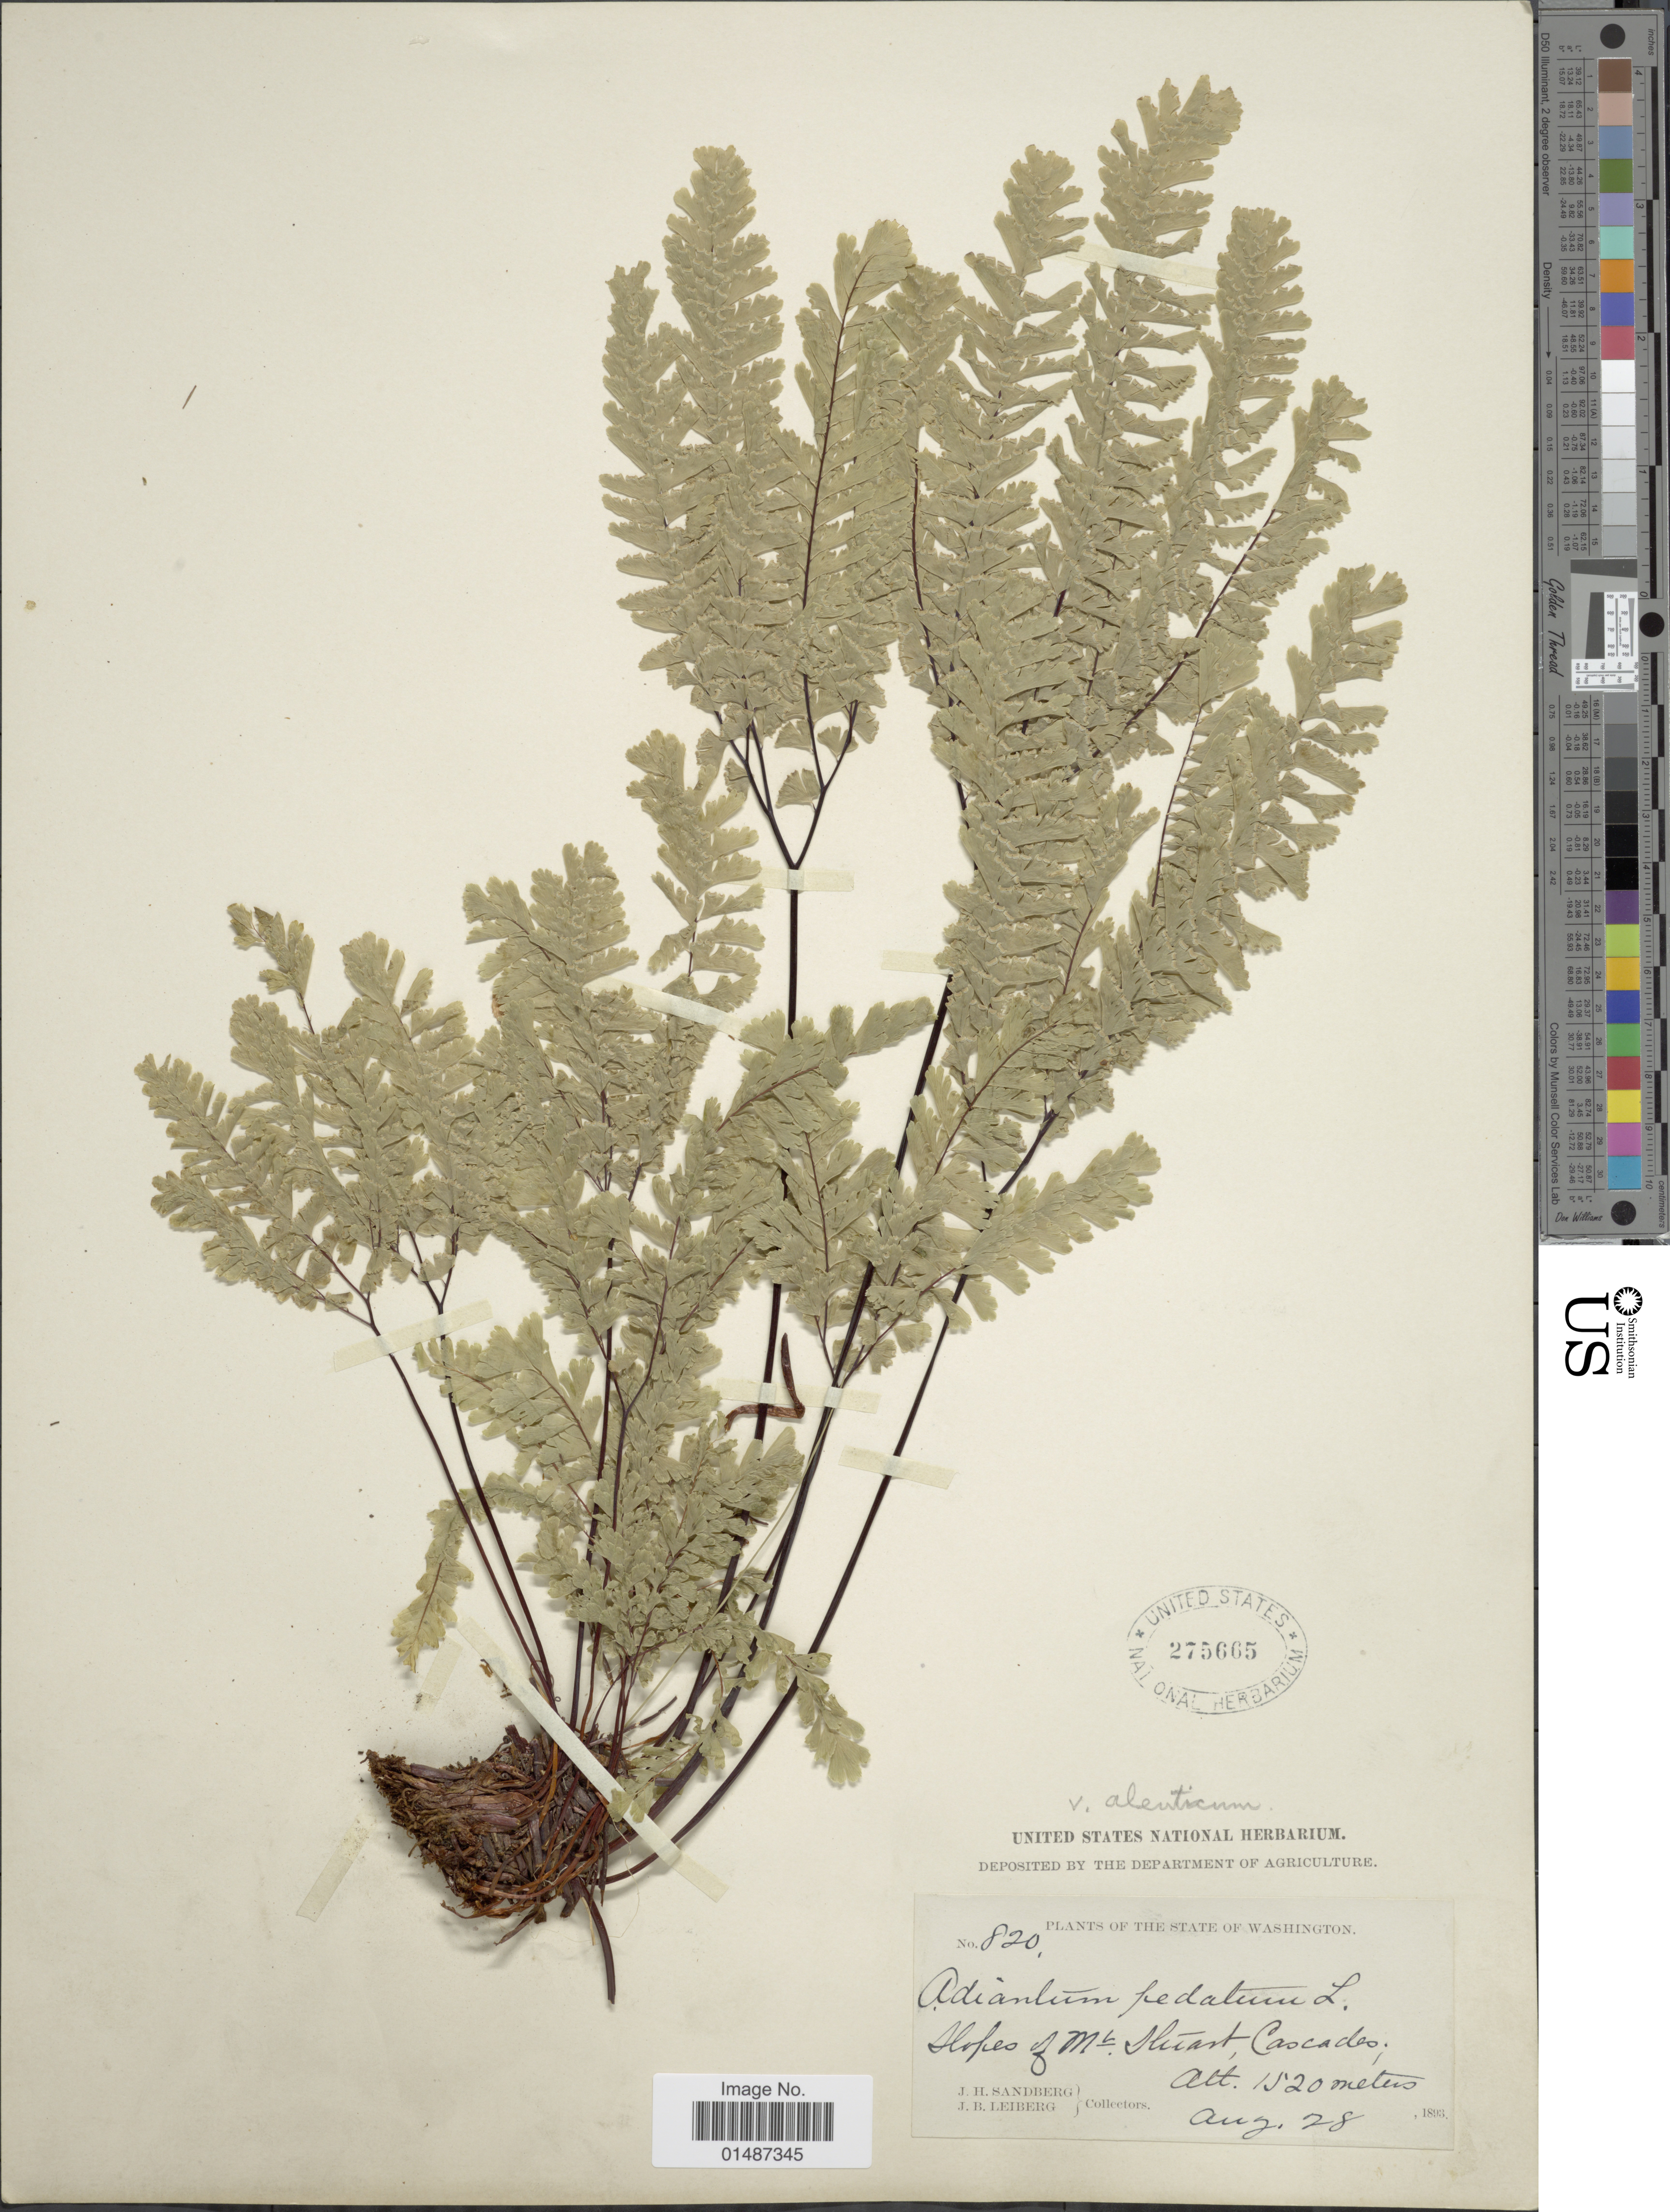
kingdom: Plantae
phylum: Tracheophyta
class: Polypodiopsida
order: Polypodiales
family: Pteridaceae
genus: Adiantum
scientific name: Adiantum pedatum subsp. calderi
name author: Cody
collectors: J. H. Sandberg & J. B. Leiberg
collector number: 820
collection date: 1893-08-28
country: United States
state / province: Washington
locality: Slopes of Mt. Kent, Cascades.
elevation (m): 1520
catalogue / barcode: US 275665